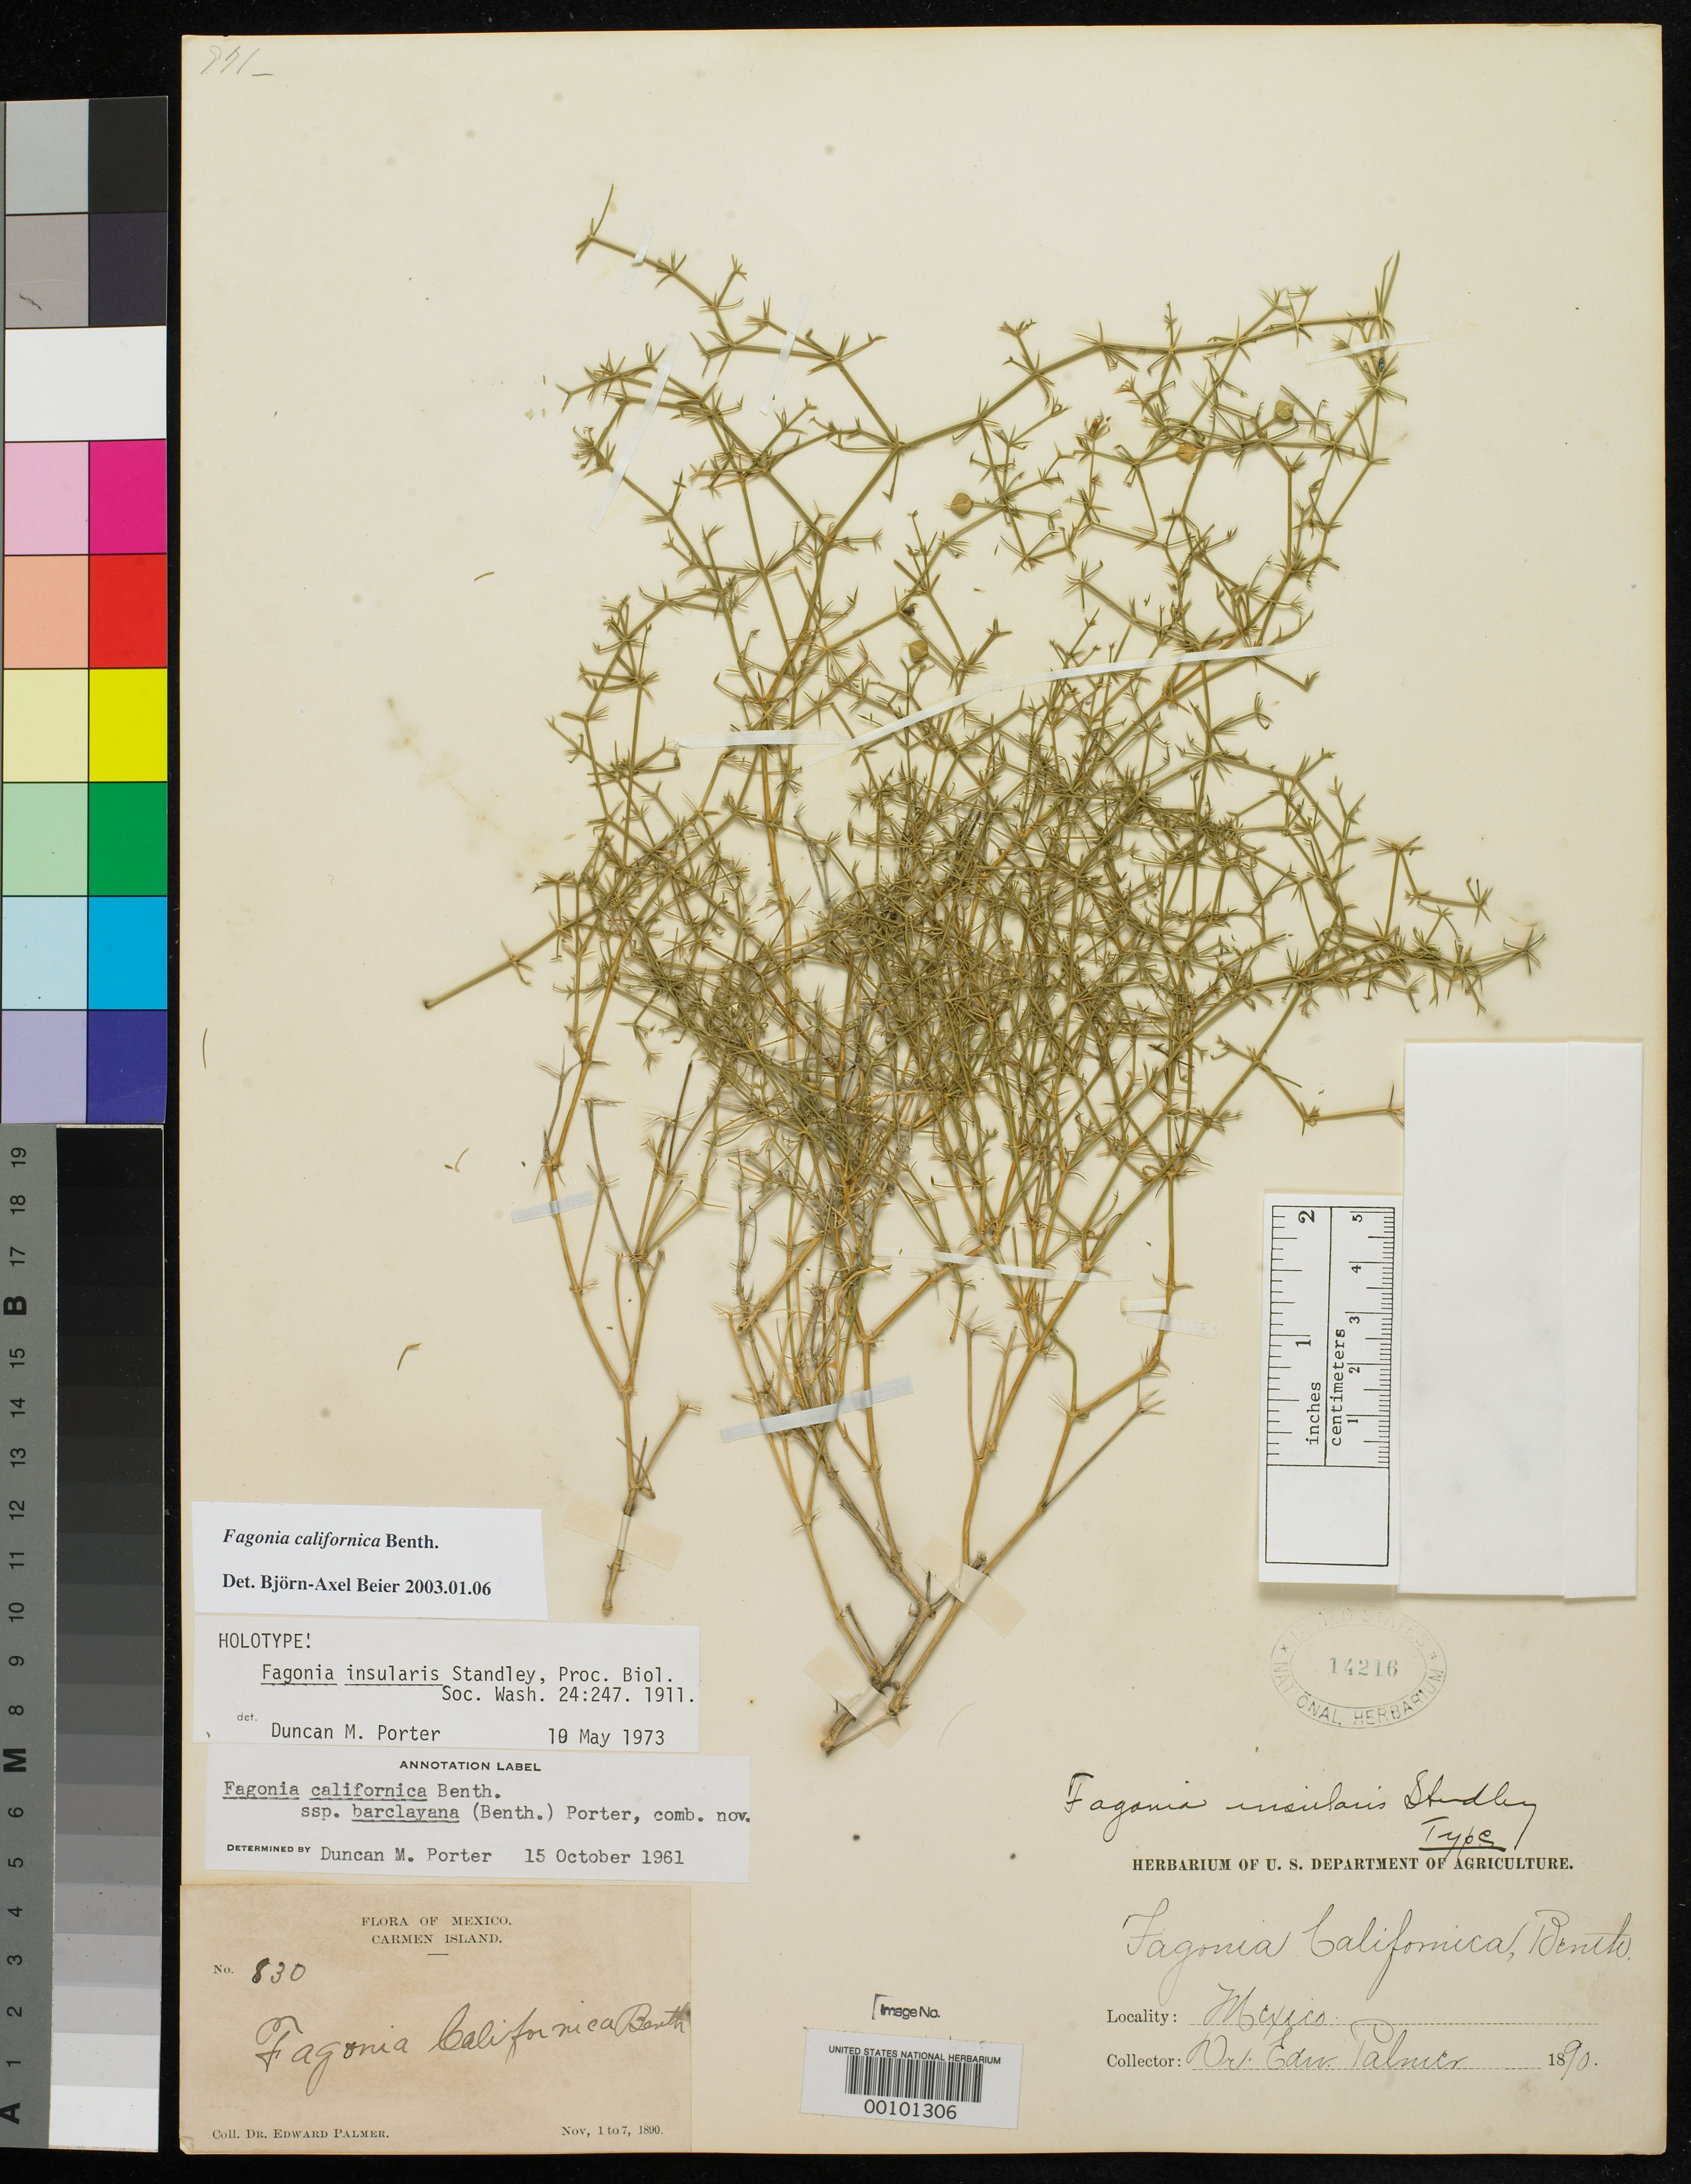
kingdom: Plantae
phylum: Tracheophyta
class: Magnoliopsida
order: Zygophyllales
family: Zygophyllaceae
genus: Fagonia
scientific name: Fagonia insularis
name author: Standl.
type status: Holotype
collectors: E. Palmer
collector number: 830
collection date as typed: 01 Nov 1890 to 07 Nov 1890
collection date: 1890-11-01/1890-11-07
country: Mexico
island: Carmen Island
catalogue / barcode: US 14216